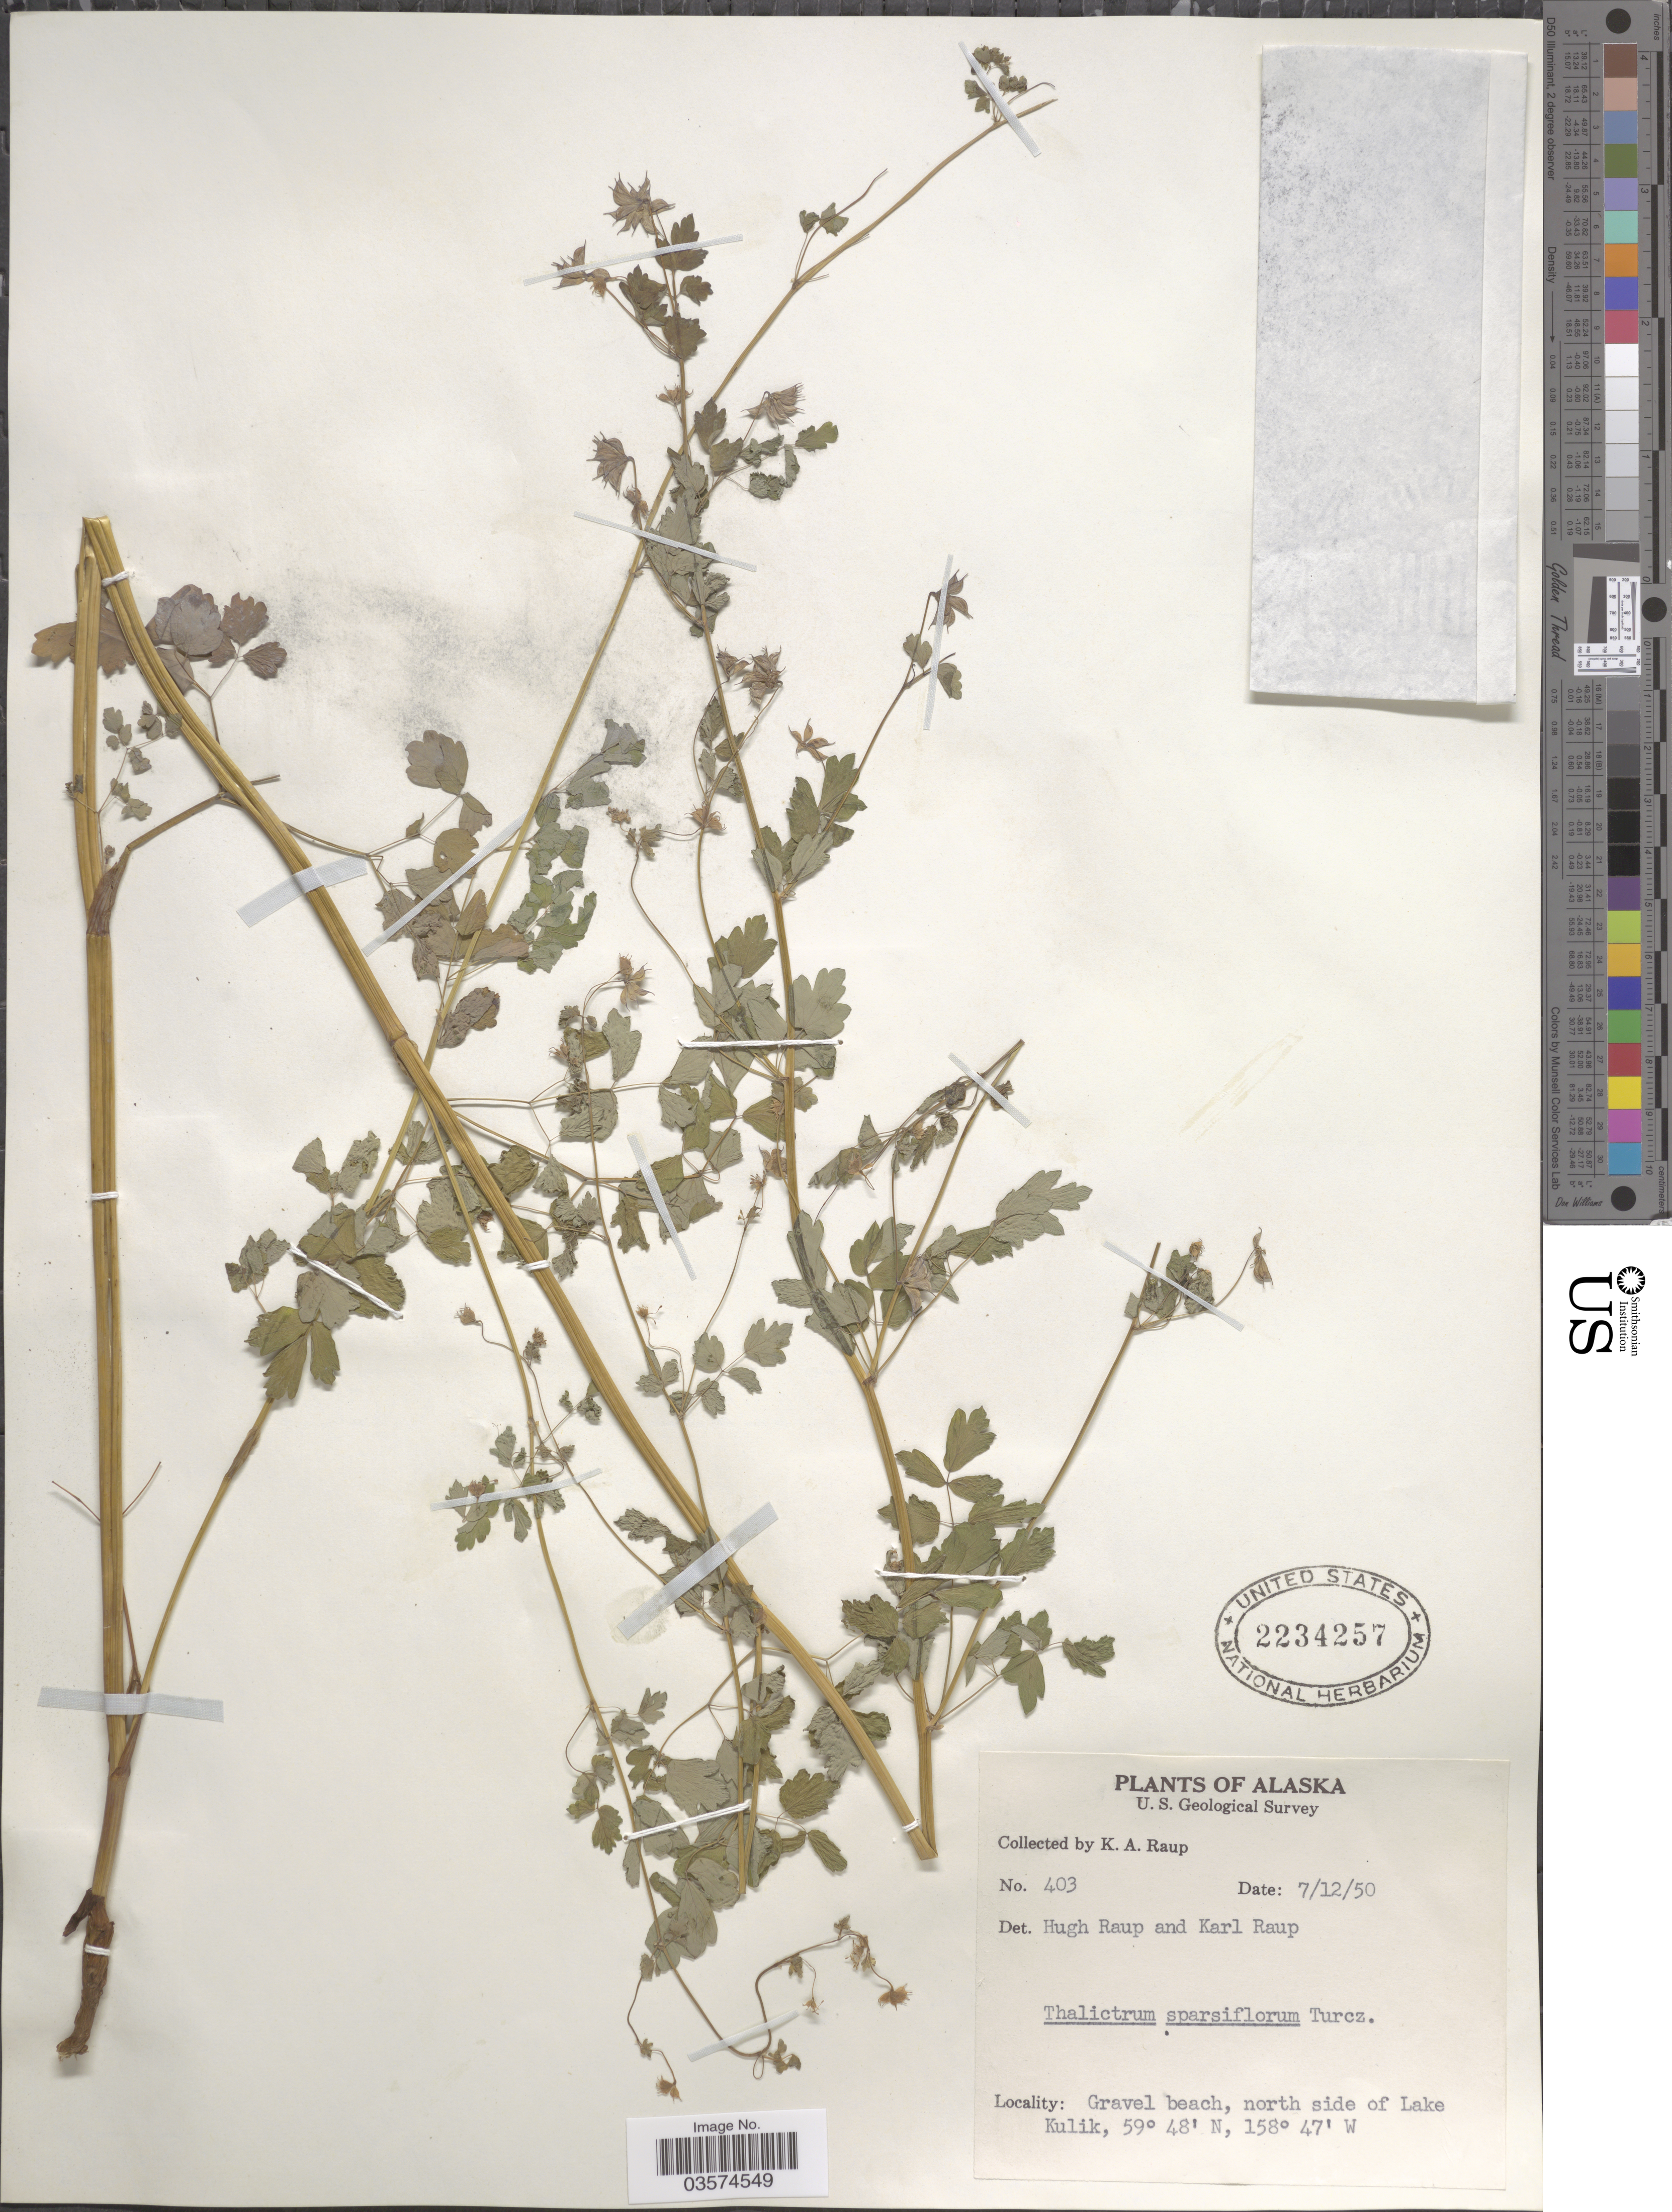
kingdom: Plantae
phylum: Tracheophyta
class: Magnoliopsida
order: Ranunculales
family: Ranunculaceae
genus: Thalictrum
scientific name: Thalictrum sparsiflorum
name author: Turcz. ex Fisch. & C.A. Mey.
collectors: K. Raup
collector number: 403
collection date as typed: Transcribed d/m/y: 12/7/50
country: United States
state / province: Alaska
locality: Gravel beach, north side of Lake Kulik.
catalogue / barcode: US 2234257